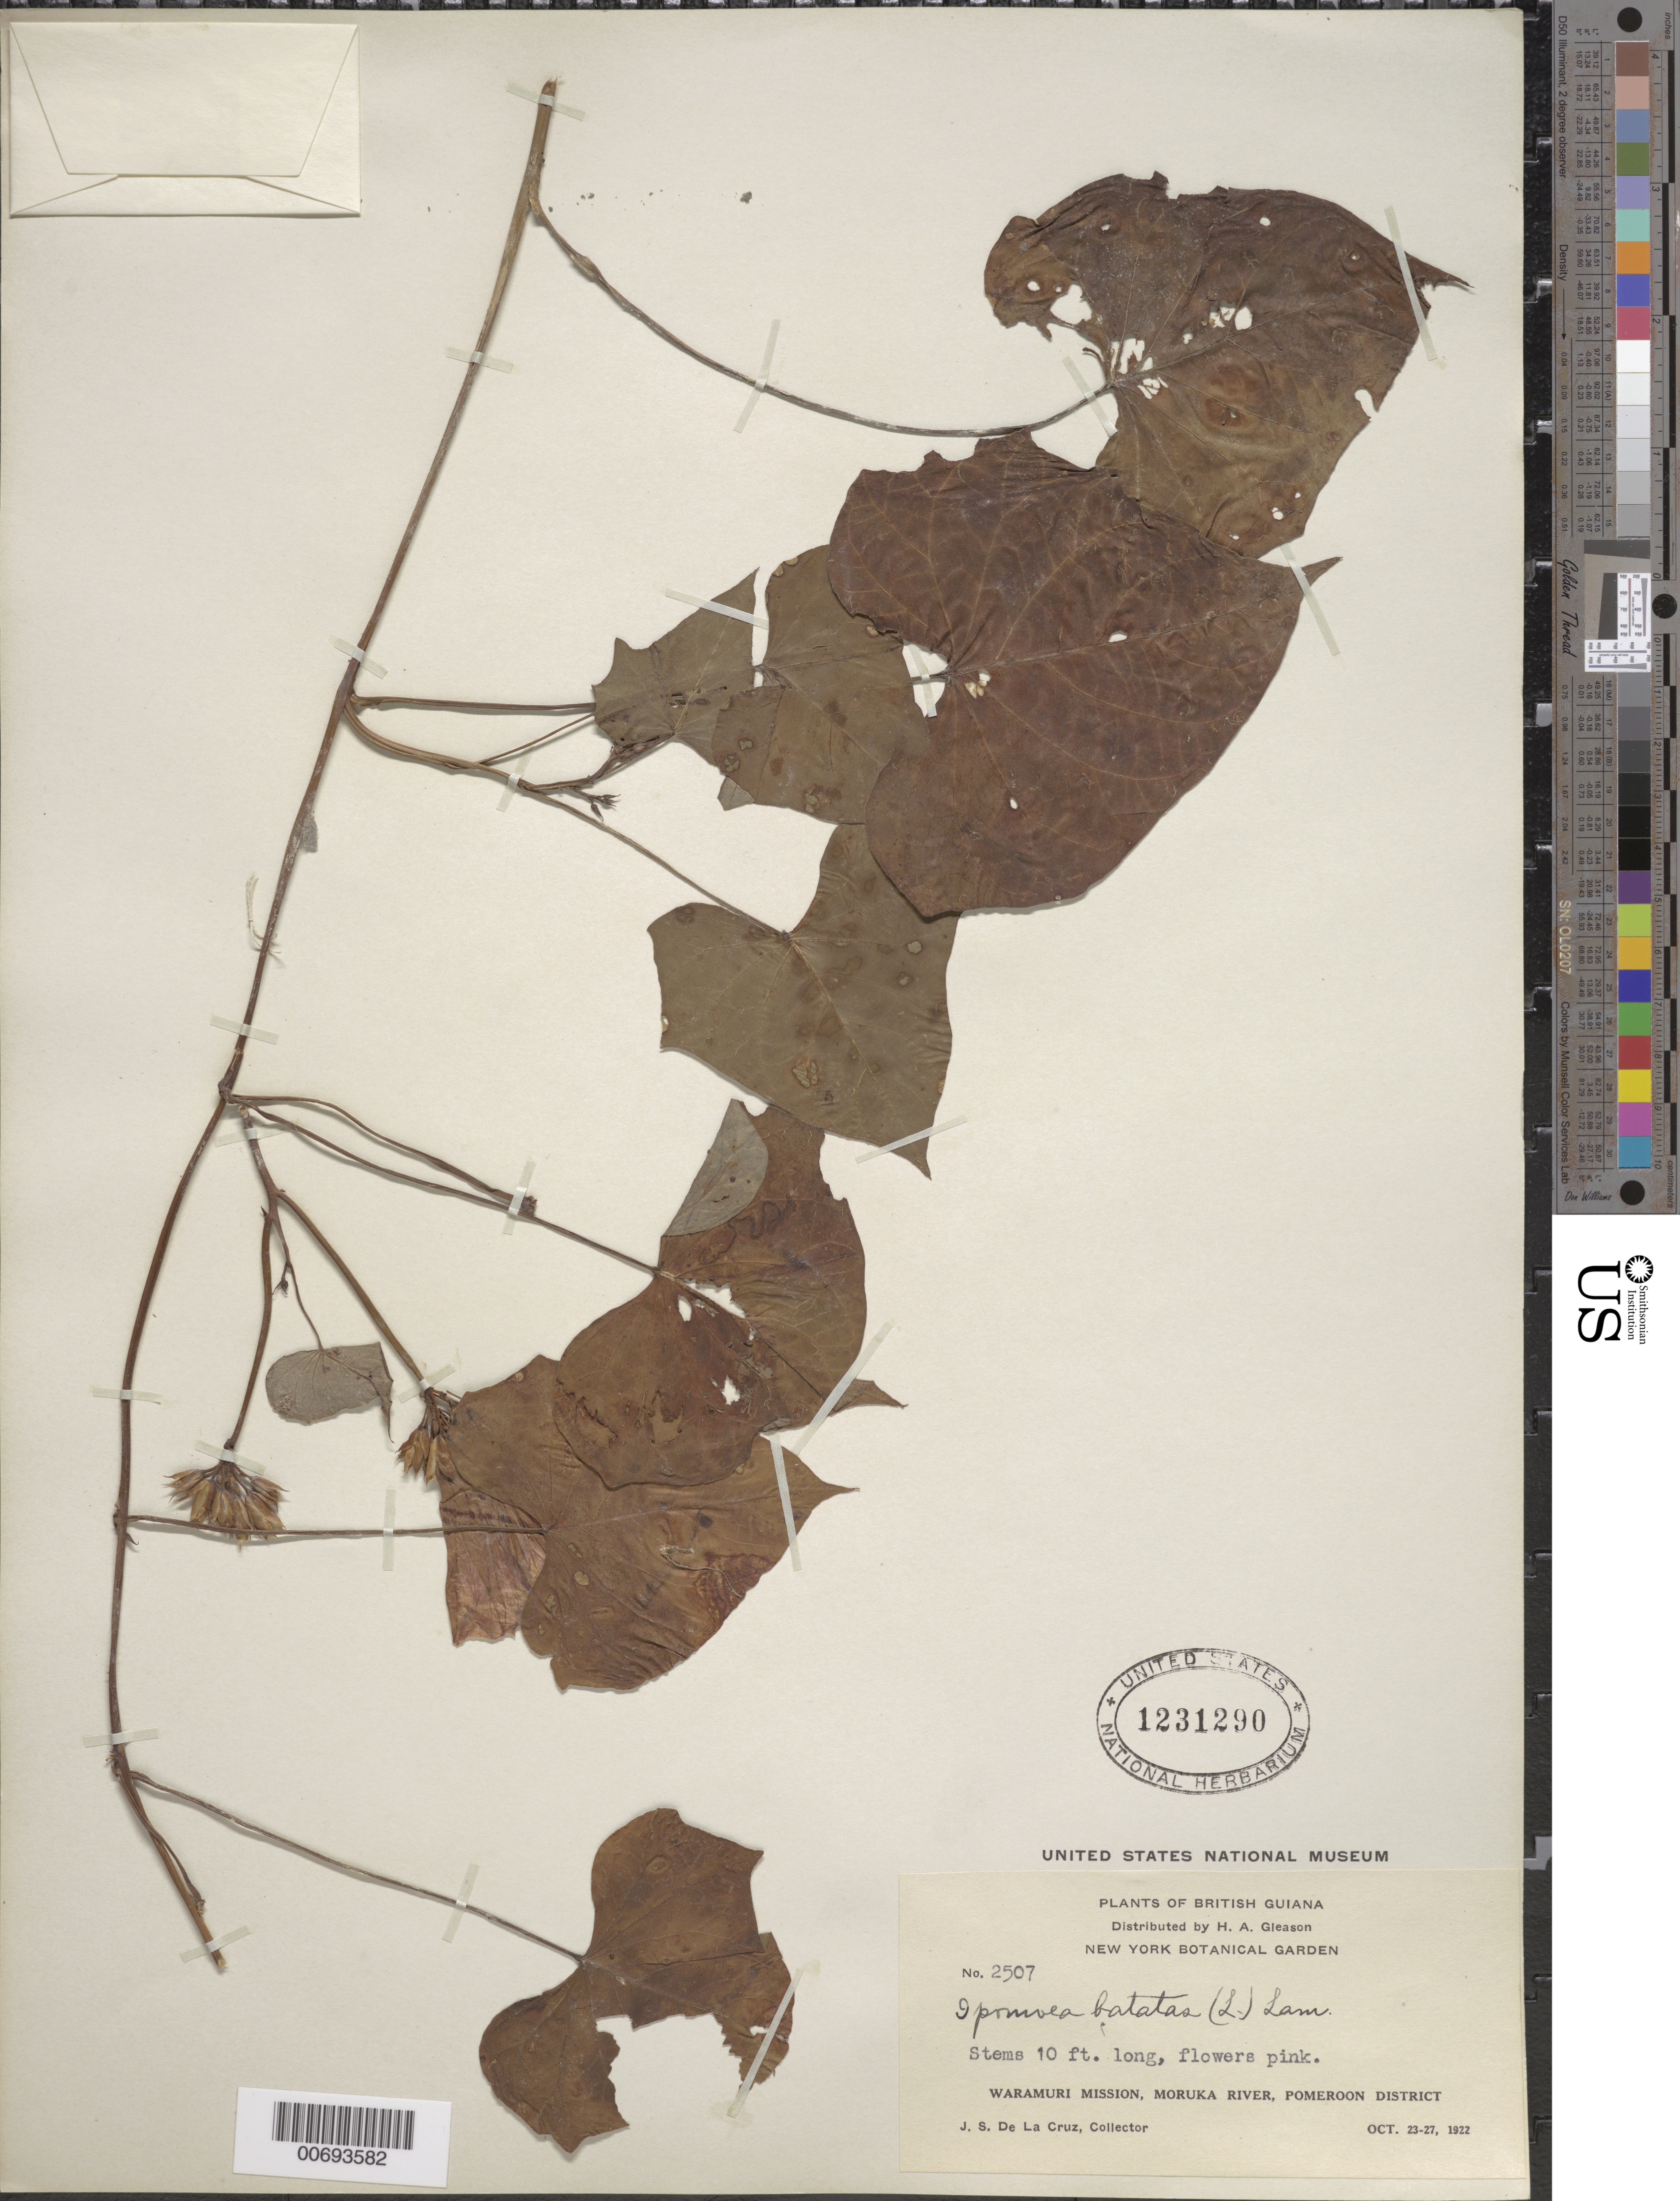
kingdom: Plantae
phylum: Tracheophyta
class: Magnoliopsida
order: Solanales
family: Convolvulaceae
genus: Ipomoea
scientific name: Ipomoea batatas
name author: (L.) Lam.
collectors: J. S. de la Cruz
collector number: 2507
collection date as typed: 23-Oct-22 to 27-Oct-22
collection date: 1922-10-23/1922-10-27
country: Guyana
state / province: Pomeroon-Supenaam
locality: Waramuri Mission, Moruka R., Pomeroon Dist.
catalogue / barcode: US 1231290